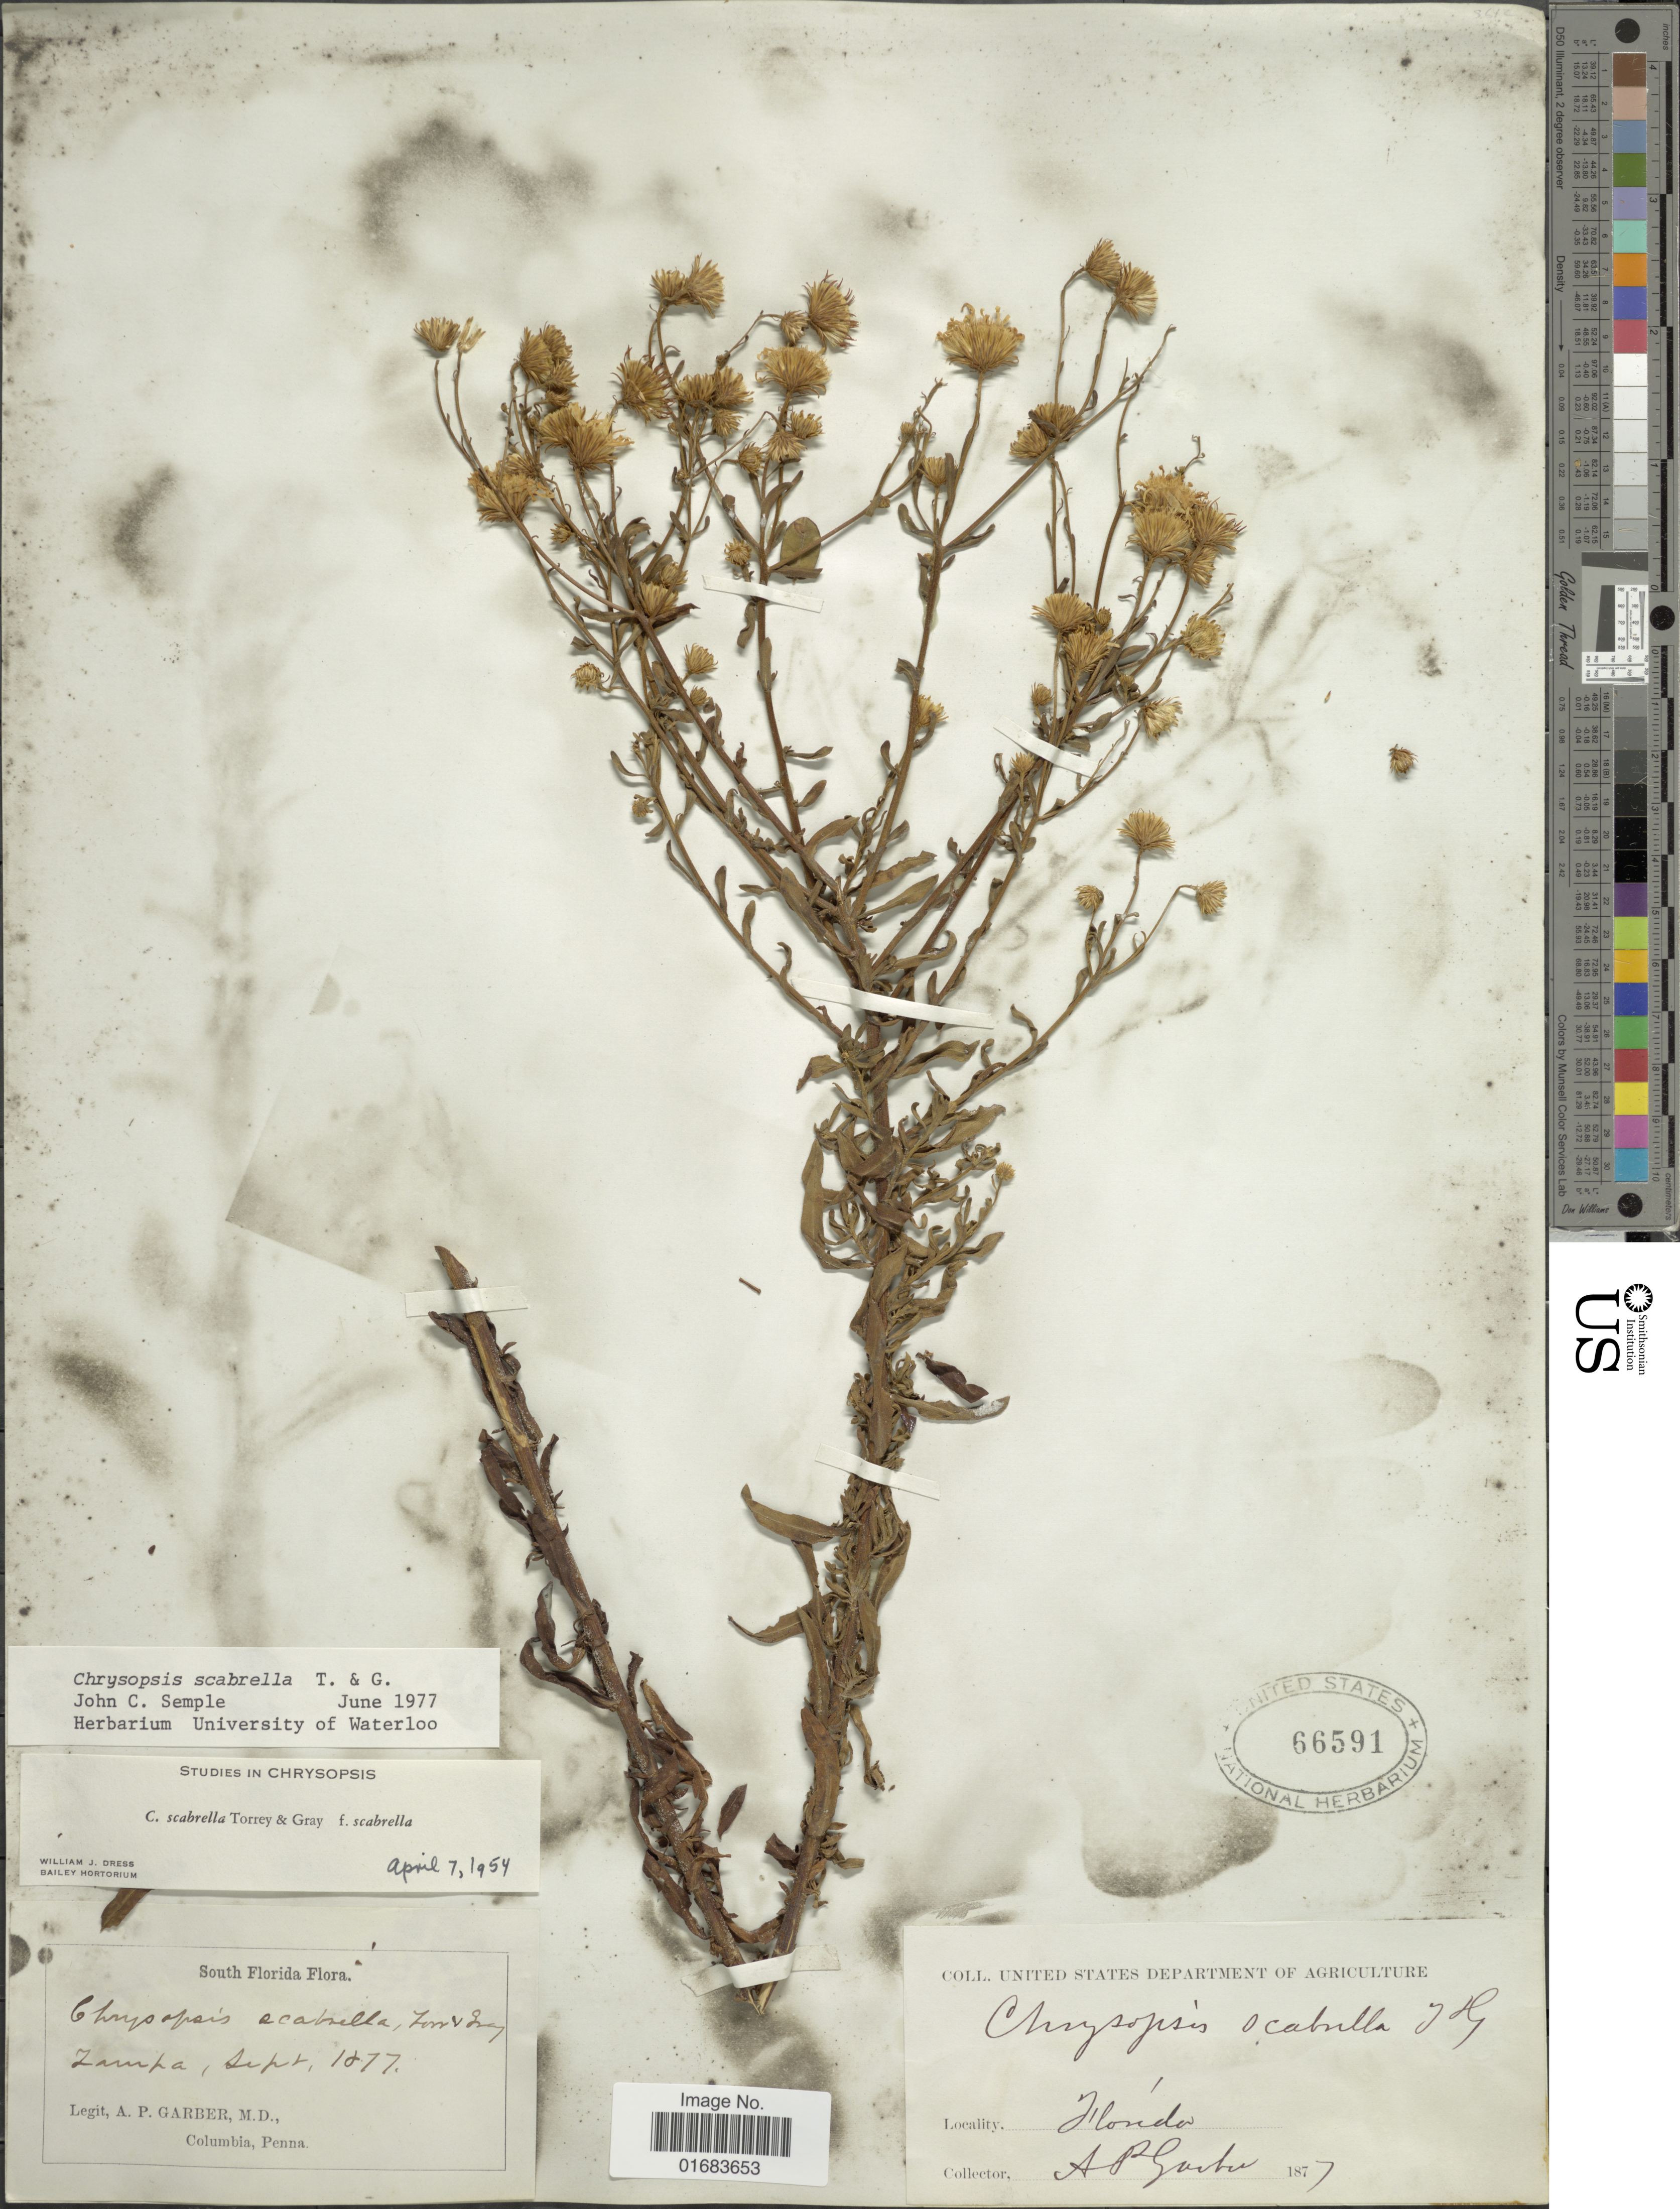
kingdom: Plantae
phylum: Tracheophyta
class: Magnoliopsida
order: Asterales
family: Asteraceae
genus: Chrysopsis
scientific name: Chrysopsis scabrella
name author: Torr. & A. Gray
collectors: A. P. Garber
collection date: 1877-09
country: United States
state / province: Florida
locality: South Florida, Columbia, Penna.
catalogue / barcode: US 66591